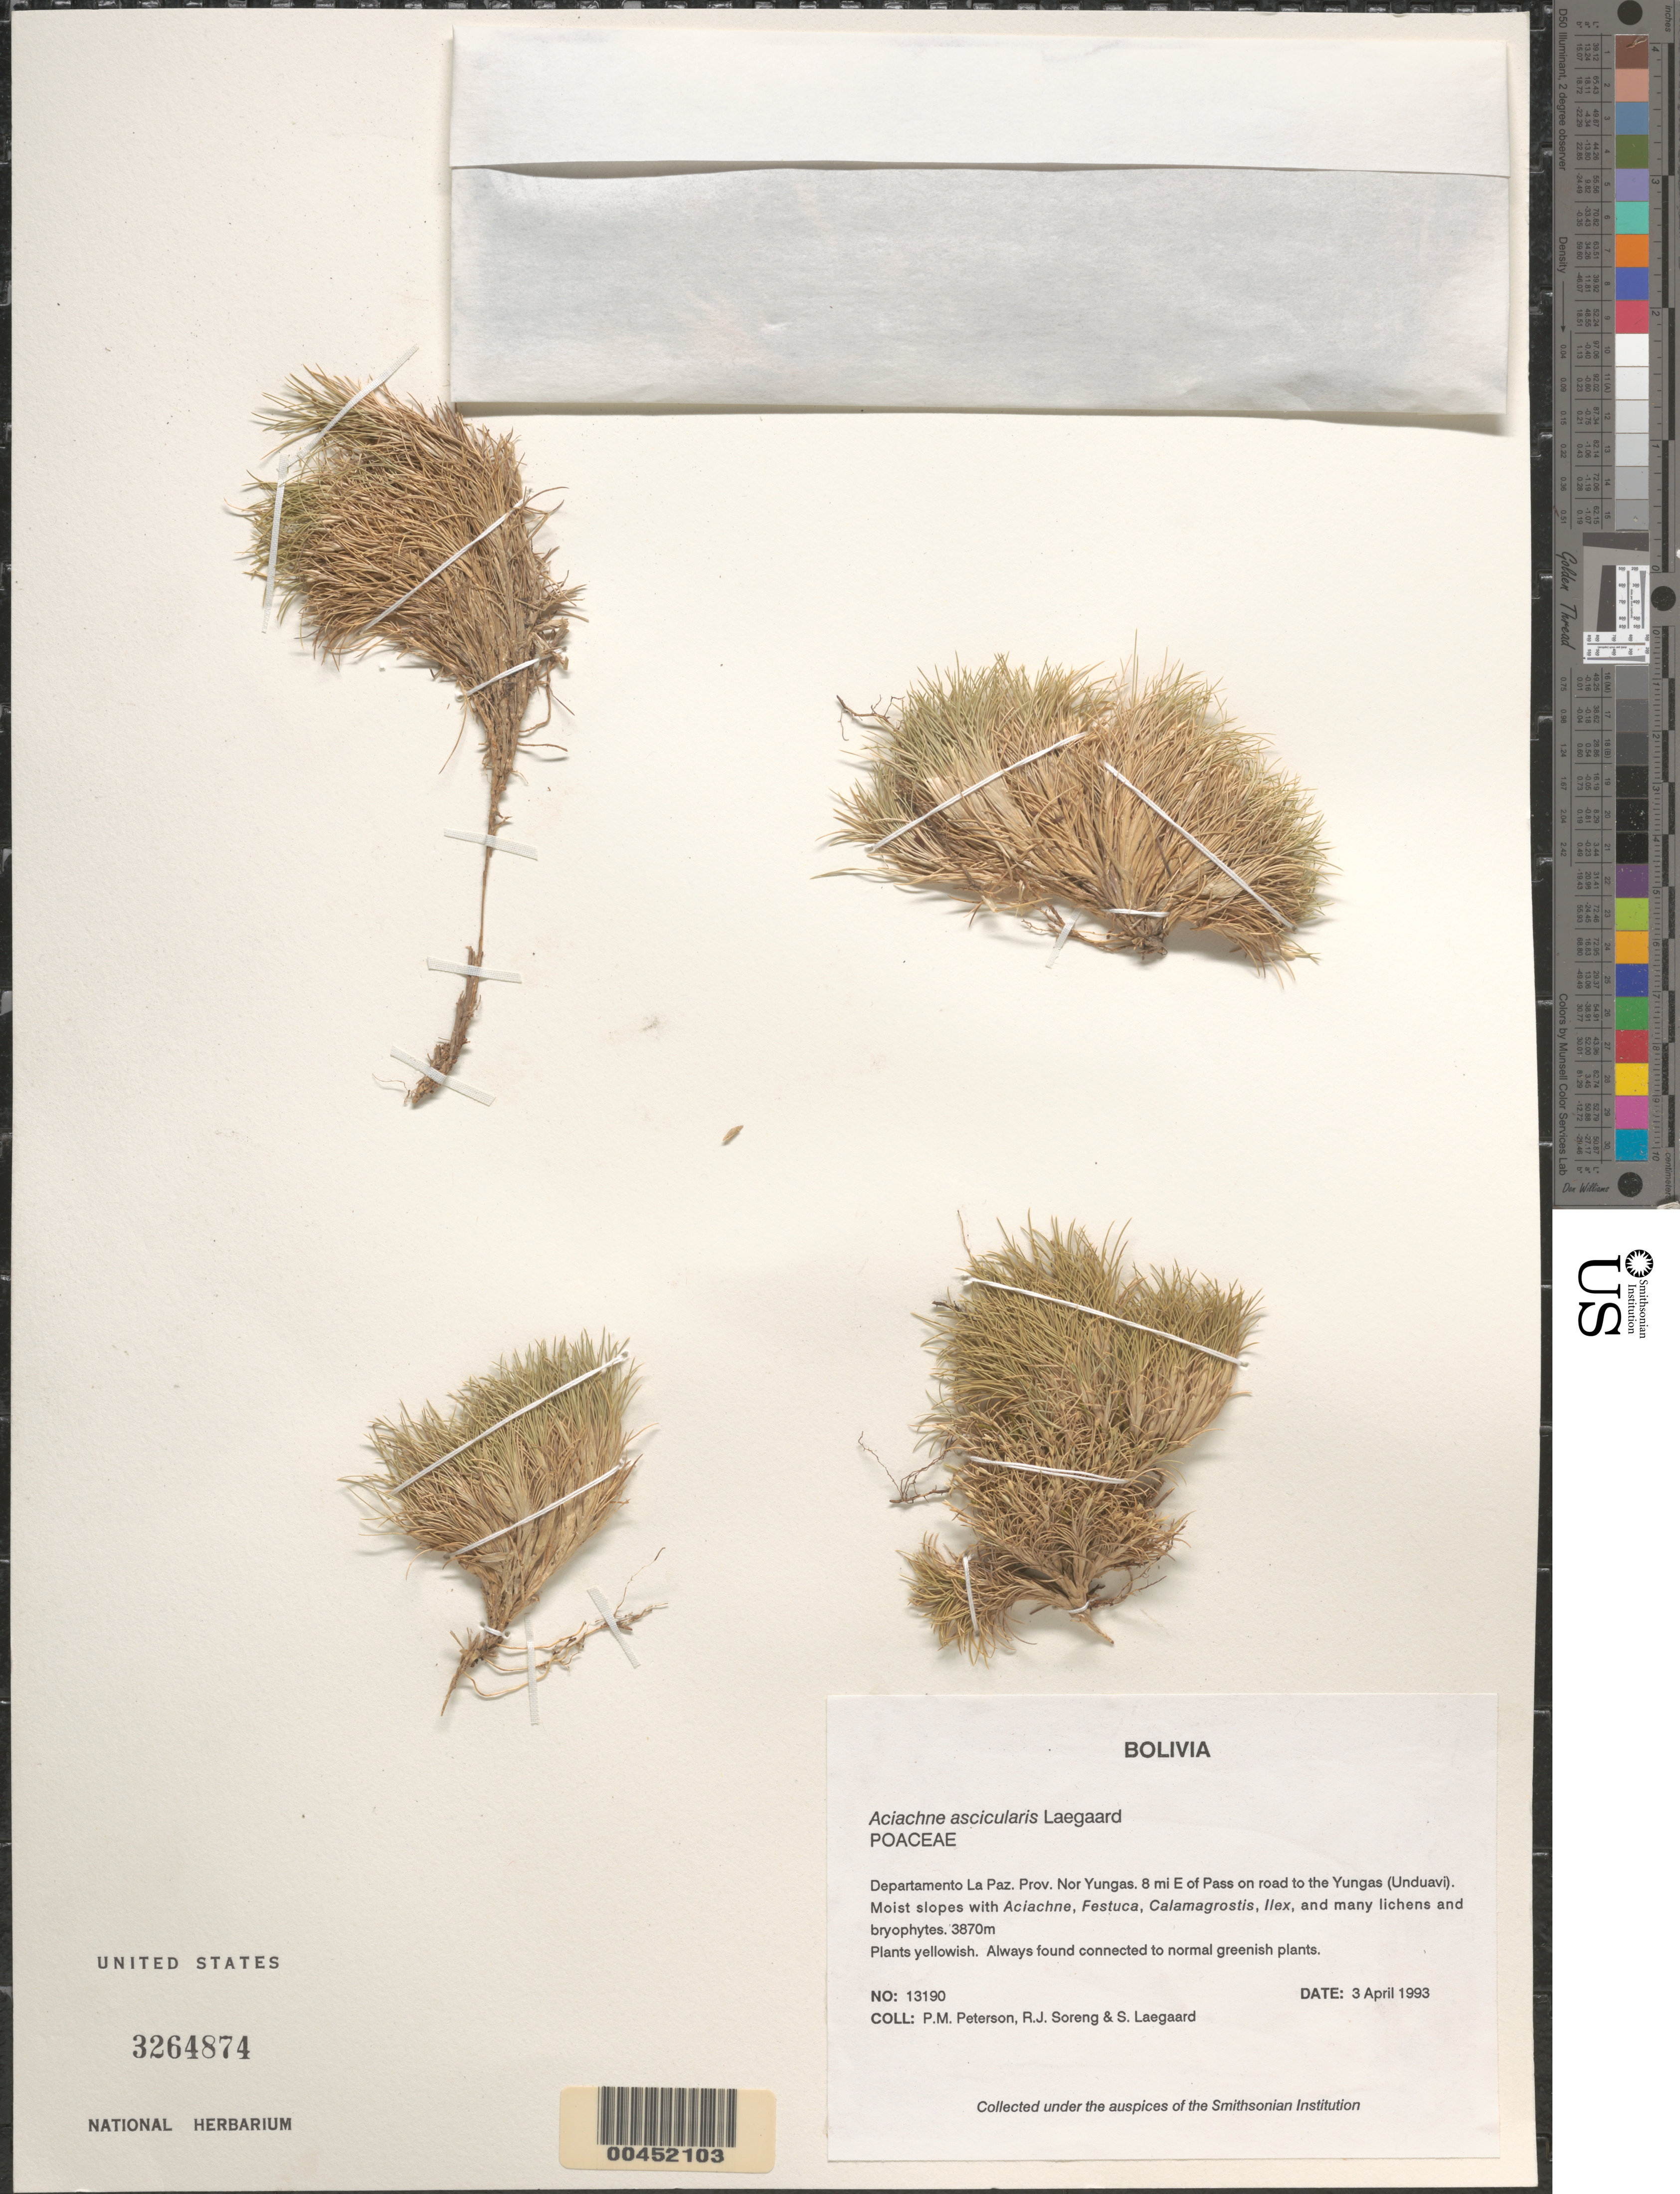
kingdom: Plantae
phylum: Tracheophyta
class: Liliopsida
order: Poales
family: Poaceae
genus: Aciachne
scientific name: Aciachne acicularis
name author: Lægaard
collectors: P. M. Peterson, R. J. Soreng & S. Lægaard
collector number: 13190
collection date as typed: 03 Apr 1993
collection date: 1993-04-03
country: Bolivia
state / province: La Paz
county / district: Nor Yungas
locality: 8 mi E of Pass on road to the Yungas (Unduavi).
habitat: Moist slopes with Aciachne, Festuca, Calamagrostis, Ilex, and many lichens and bryophytes.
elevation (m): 3870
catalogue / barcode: US 3264874